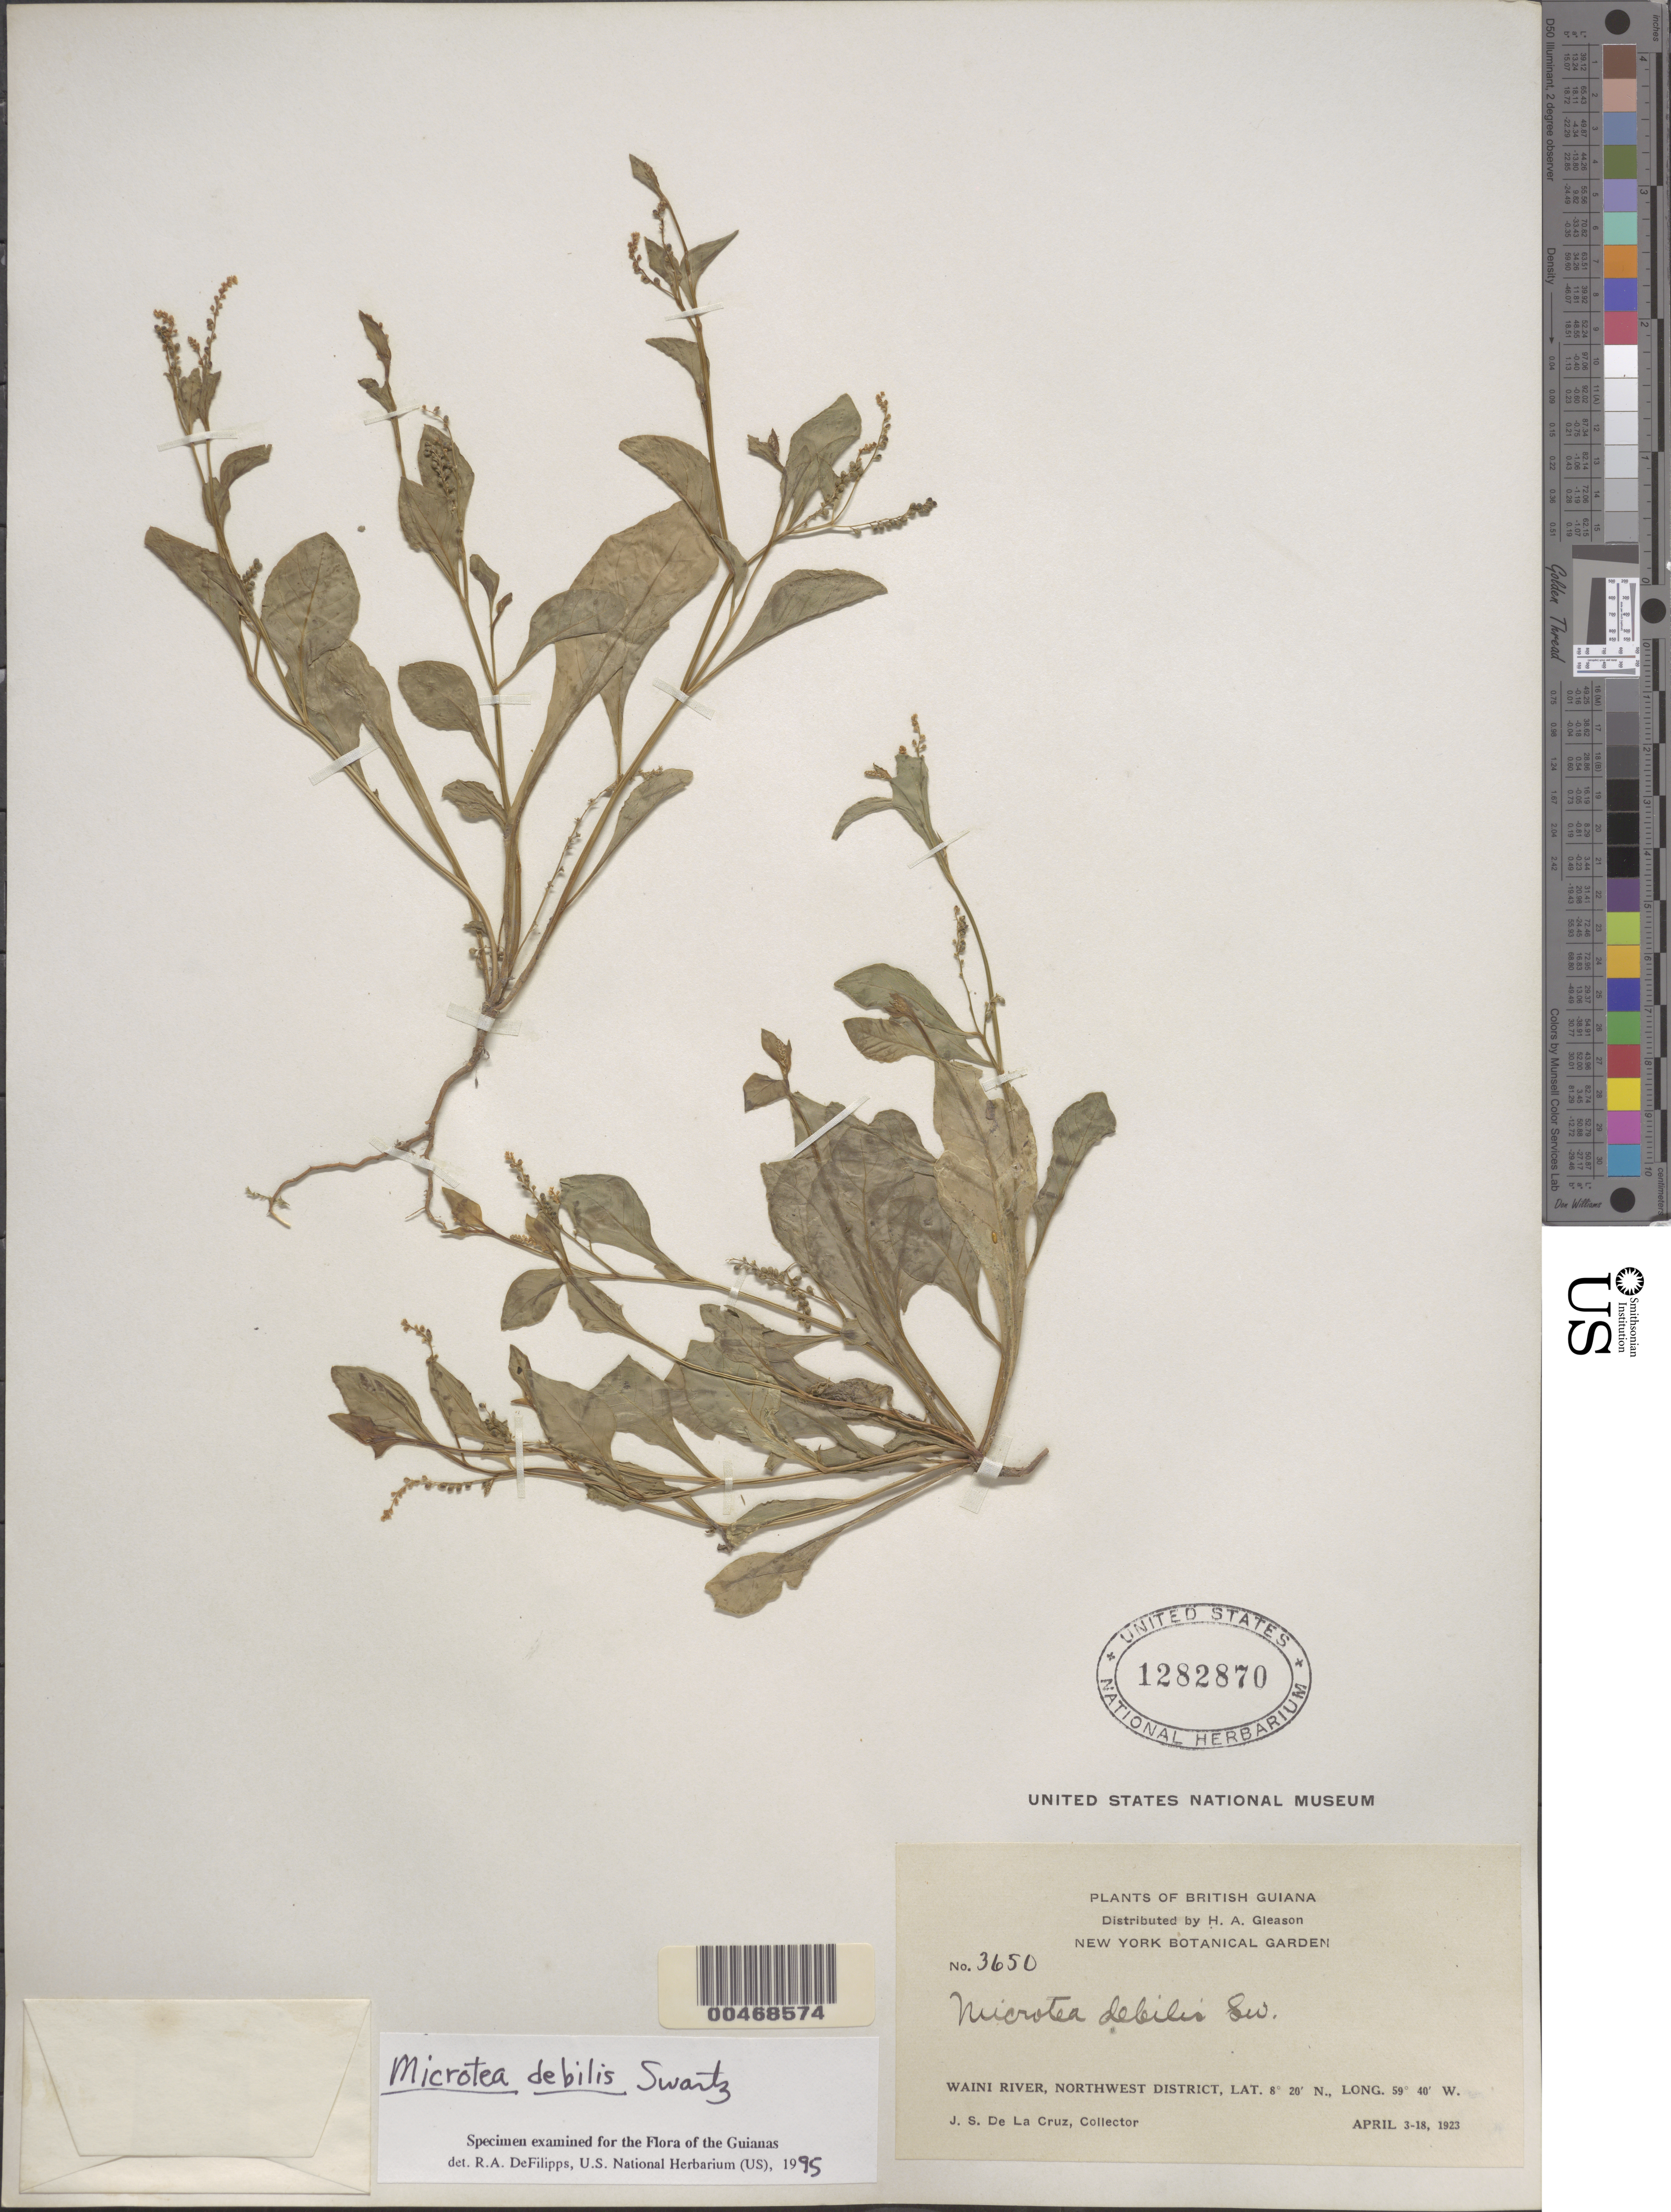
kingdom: Plantae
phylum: Tracheophyta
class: Magnoliopsida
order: Caryophyllales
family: Microteaceae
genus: Microtea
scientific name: Microtea debilis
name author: Sw.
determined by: DeFilipps, R. A.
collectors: J. S. de la Cruz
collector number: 3650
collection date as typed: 03 Apr 1923 to 18 Apr 1923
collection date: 1923-04-03/1923-04-18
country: Guyana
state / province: Barima-Waini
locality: Waini River. [In former North West Region.]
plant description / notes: MO, NY, US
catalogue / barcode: US 1282870